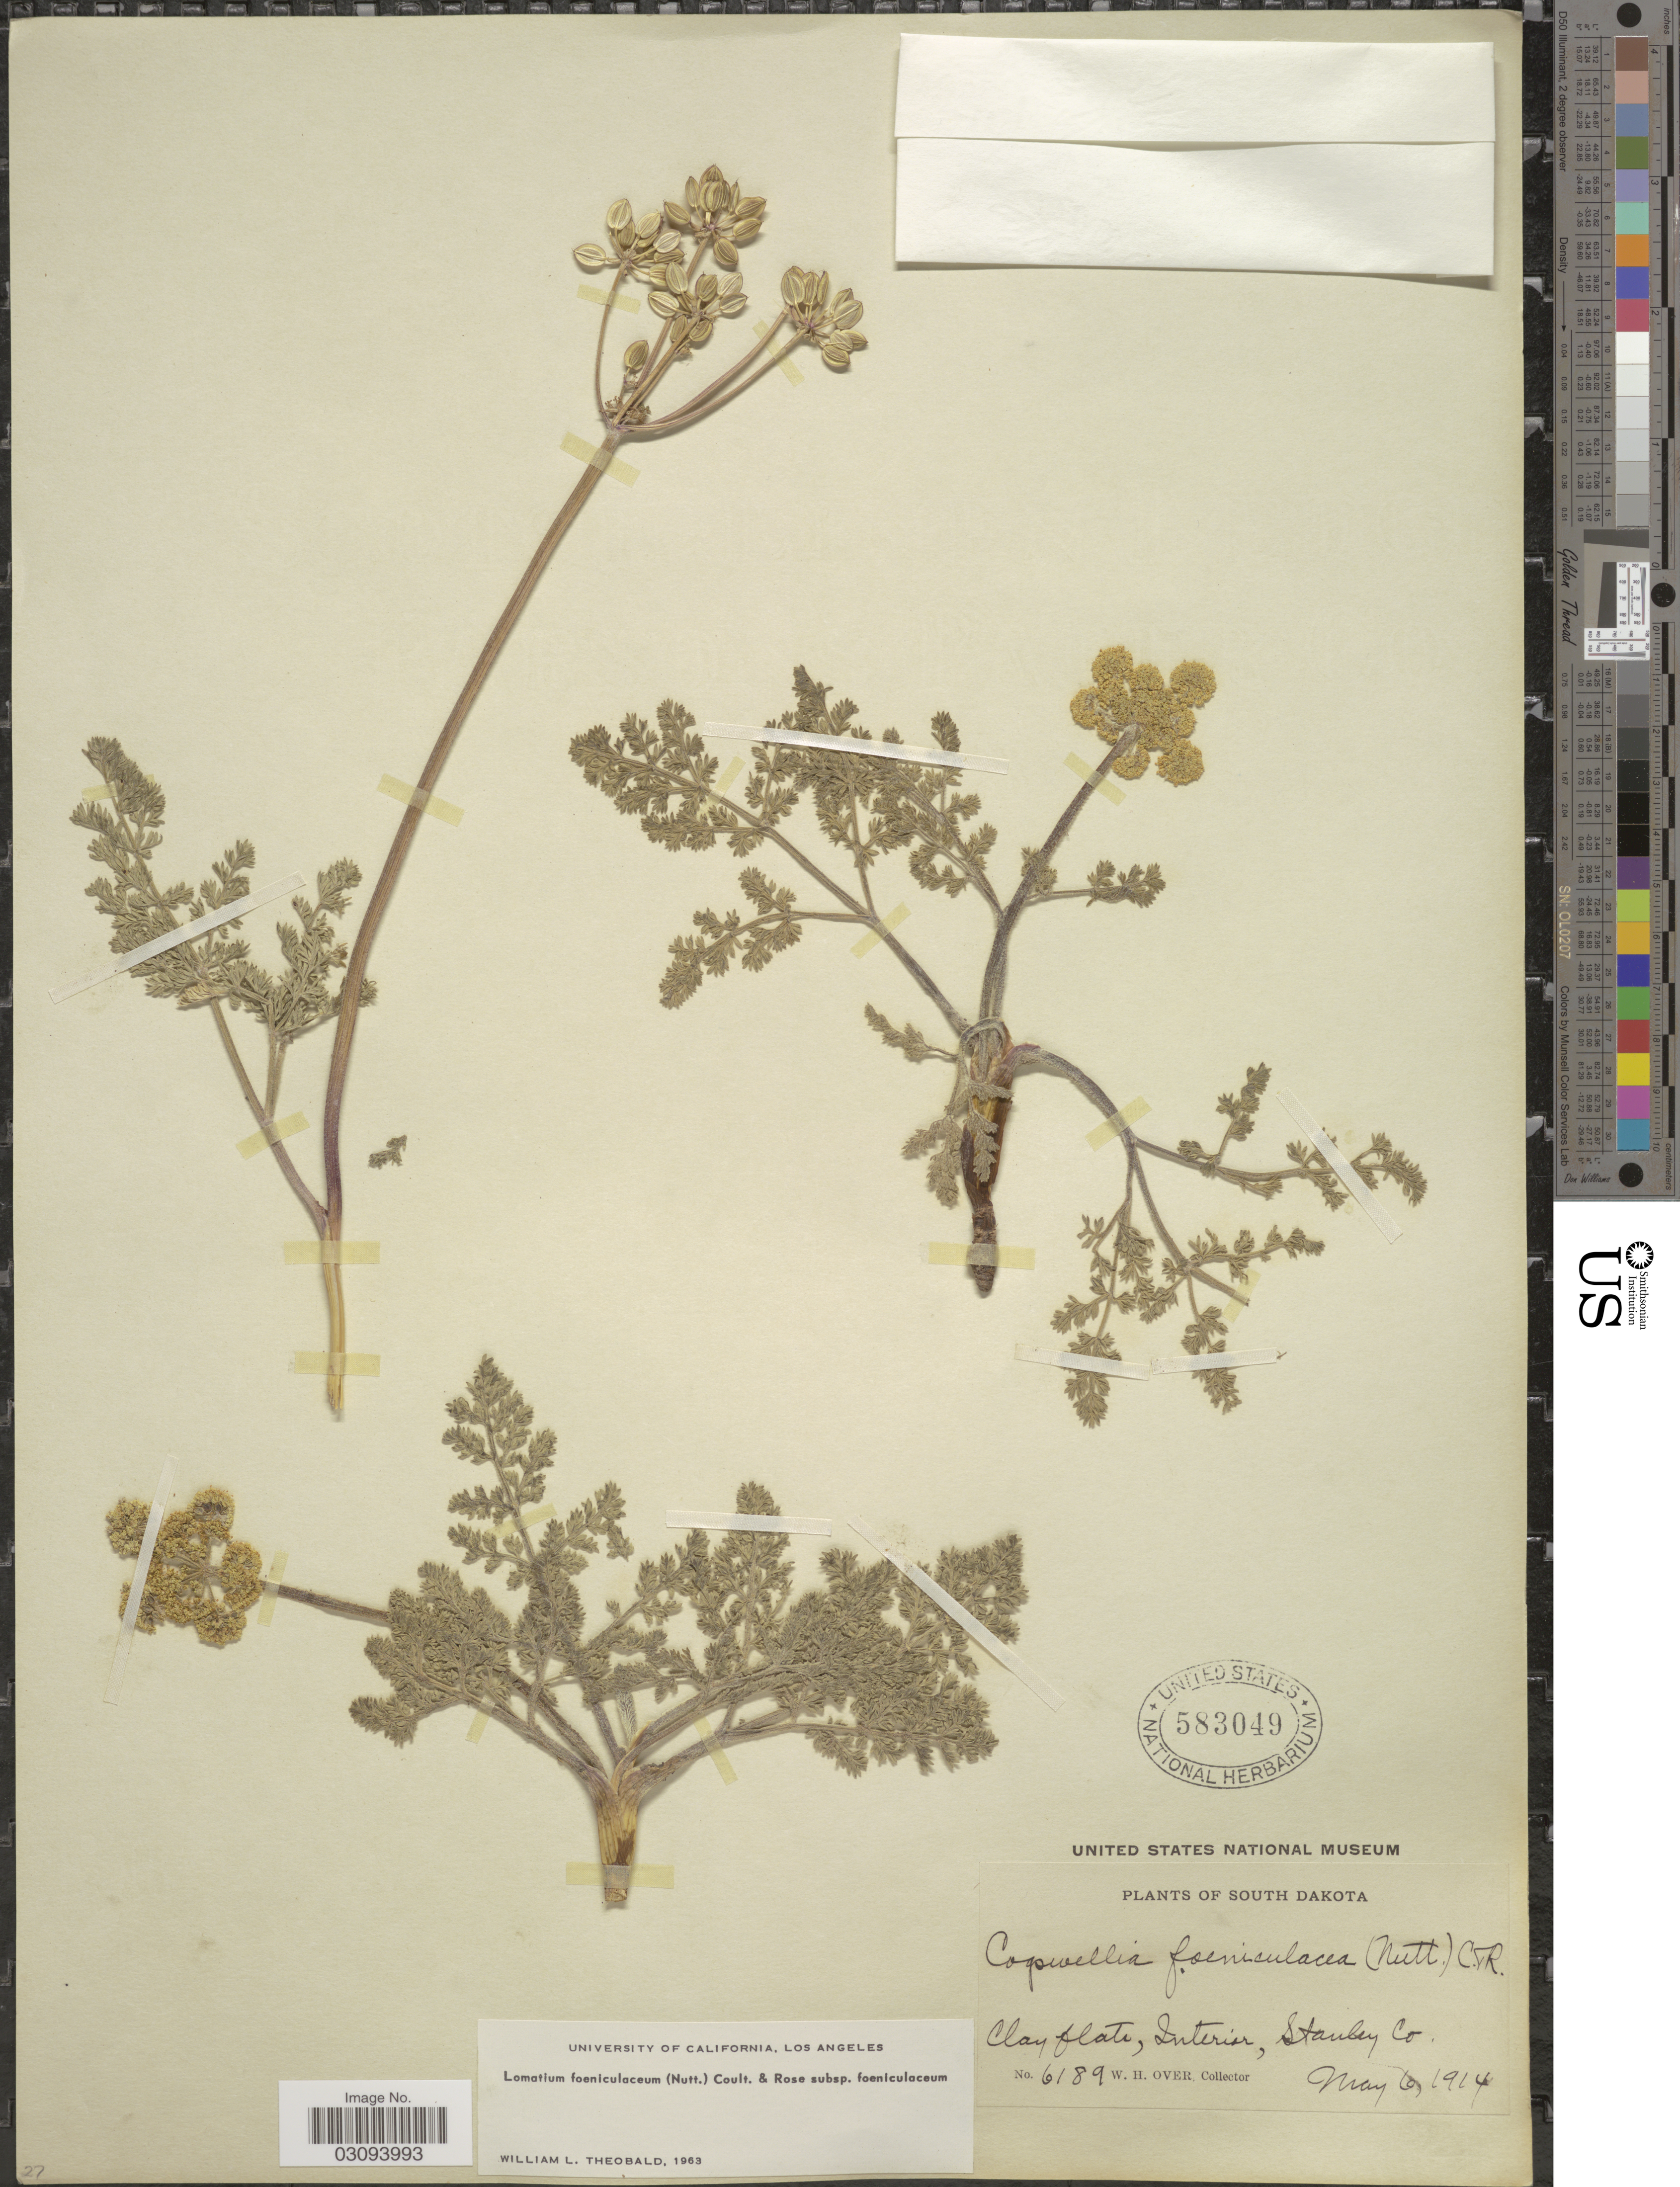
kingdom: Plantae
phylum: Tracheophyta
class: Magnoliopsida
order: Apiales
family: Apiaceae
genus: Lomatium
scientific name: Lomatium foeniculaceum subsp. foeniculaceum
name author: (Nutt.) J.M. Coult. & Rose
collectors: W. Over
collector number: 6189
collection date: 1914-05-06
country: United States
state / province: South Dakota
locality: Clay flate, Interior, Stanley Co.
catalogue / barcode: US 583049